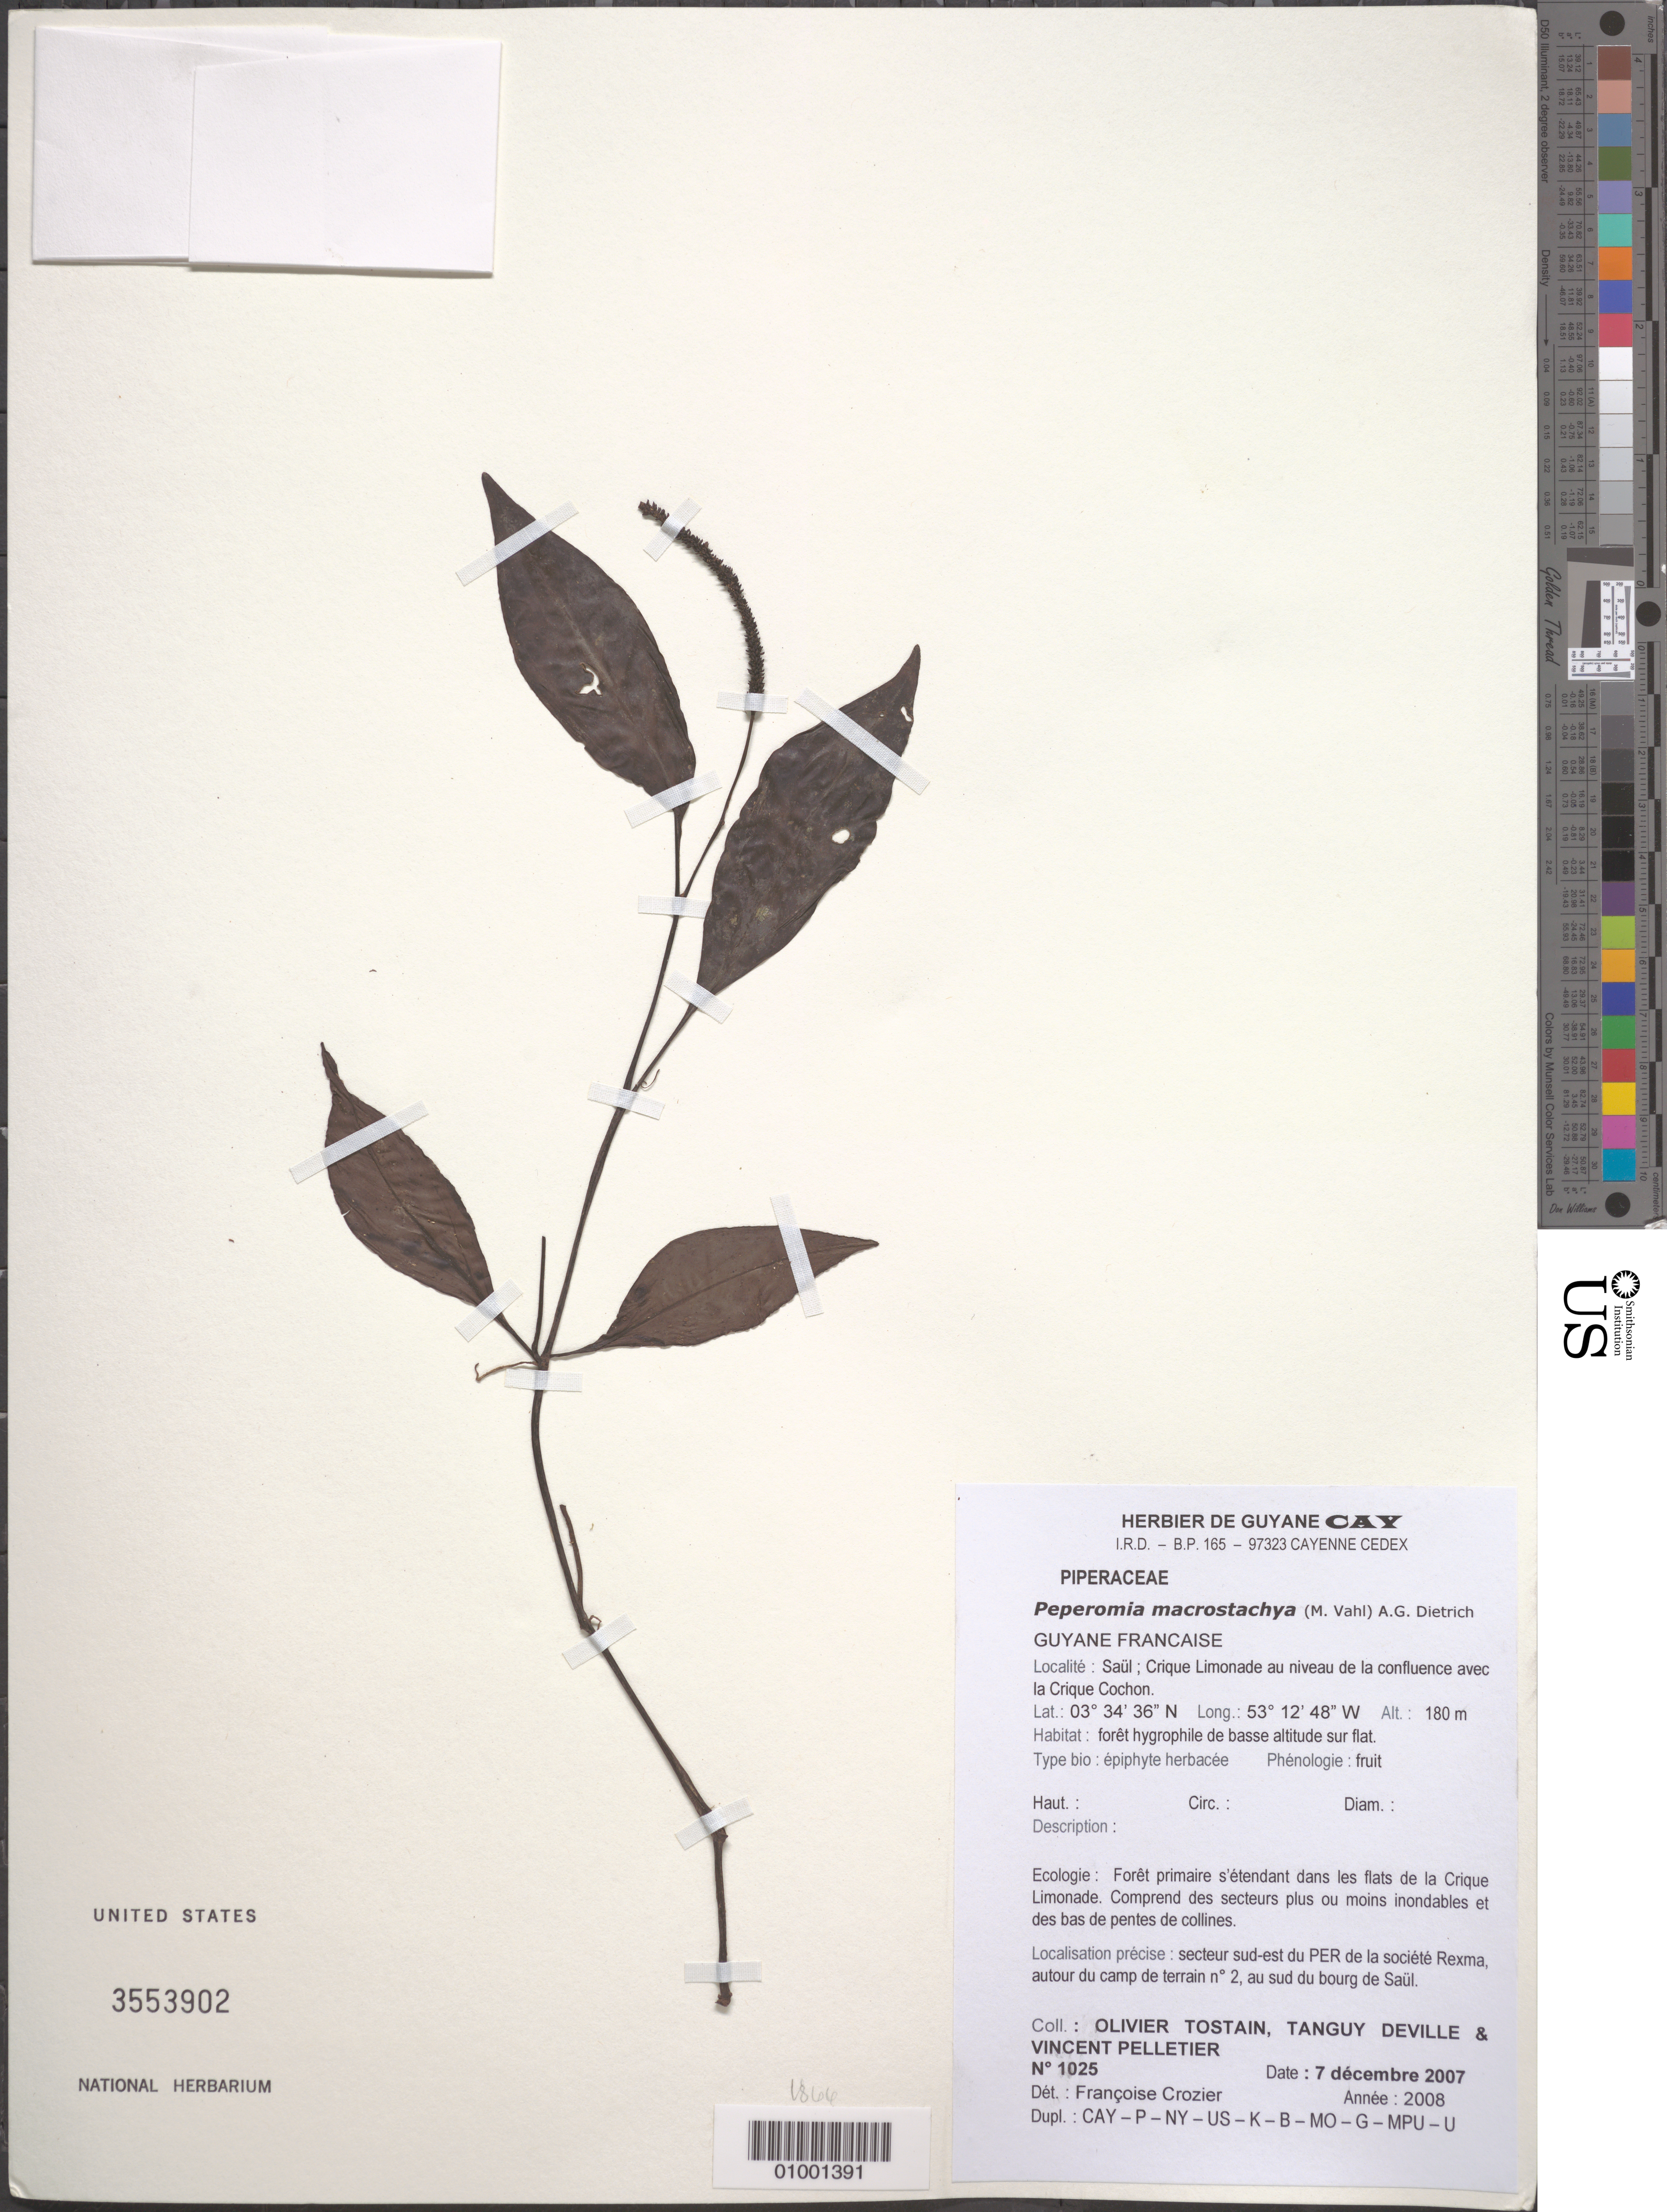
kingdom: Plantae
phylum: Tracheophyta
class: Magnoliopsida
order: Piperales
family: Piperaceae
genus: Peperomia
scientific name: Peperomia macrostachya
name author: (Vahl) A. Dietr.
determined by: Crozier, F.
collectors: O. Tostain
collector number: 1025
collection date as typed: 7-Dec-07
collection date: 2007-12-07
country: French Guiana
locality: Saul; Crique Limonade au niveau de la confluence avec la Crique Cochon. Secteur sud-est du PER de la societe Rexma, autour du camp de terrain no.2, au sud du bourg de Saul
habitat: Foret hygrophile de basse altitude sur flat. Foret primaire s'etendant dans les flats de Crique Limonade. Comprend des secteurs plus ou moins inondabl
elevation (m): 180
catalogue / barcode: US 3553902